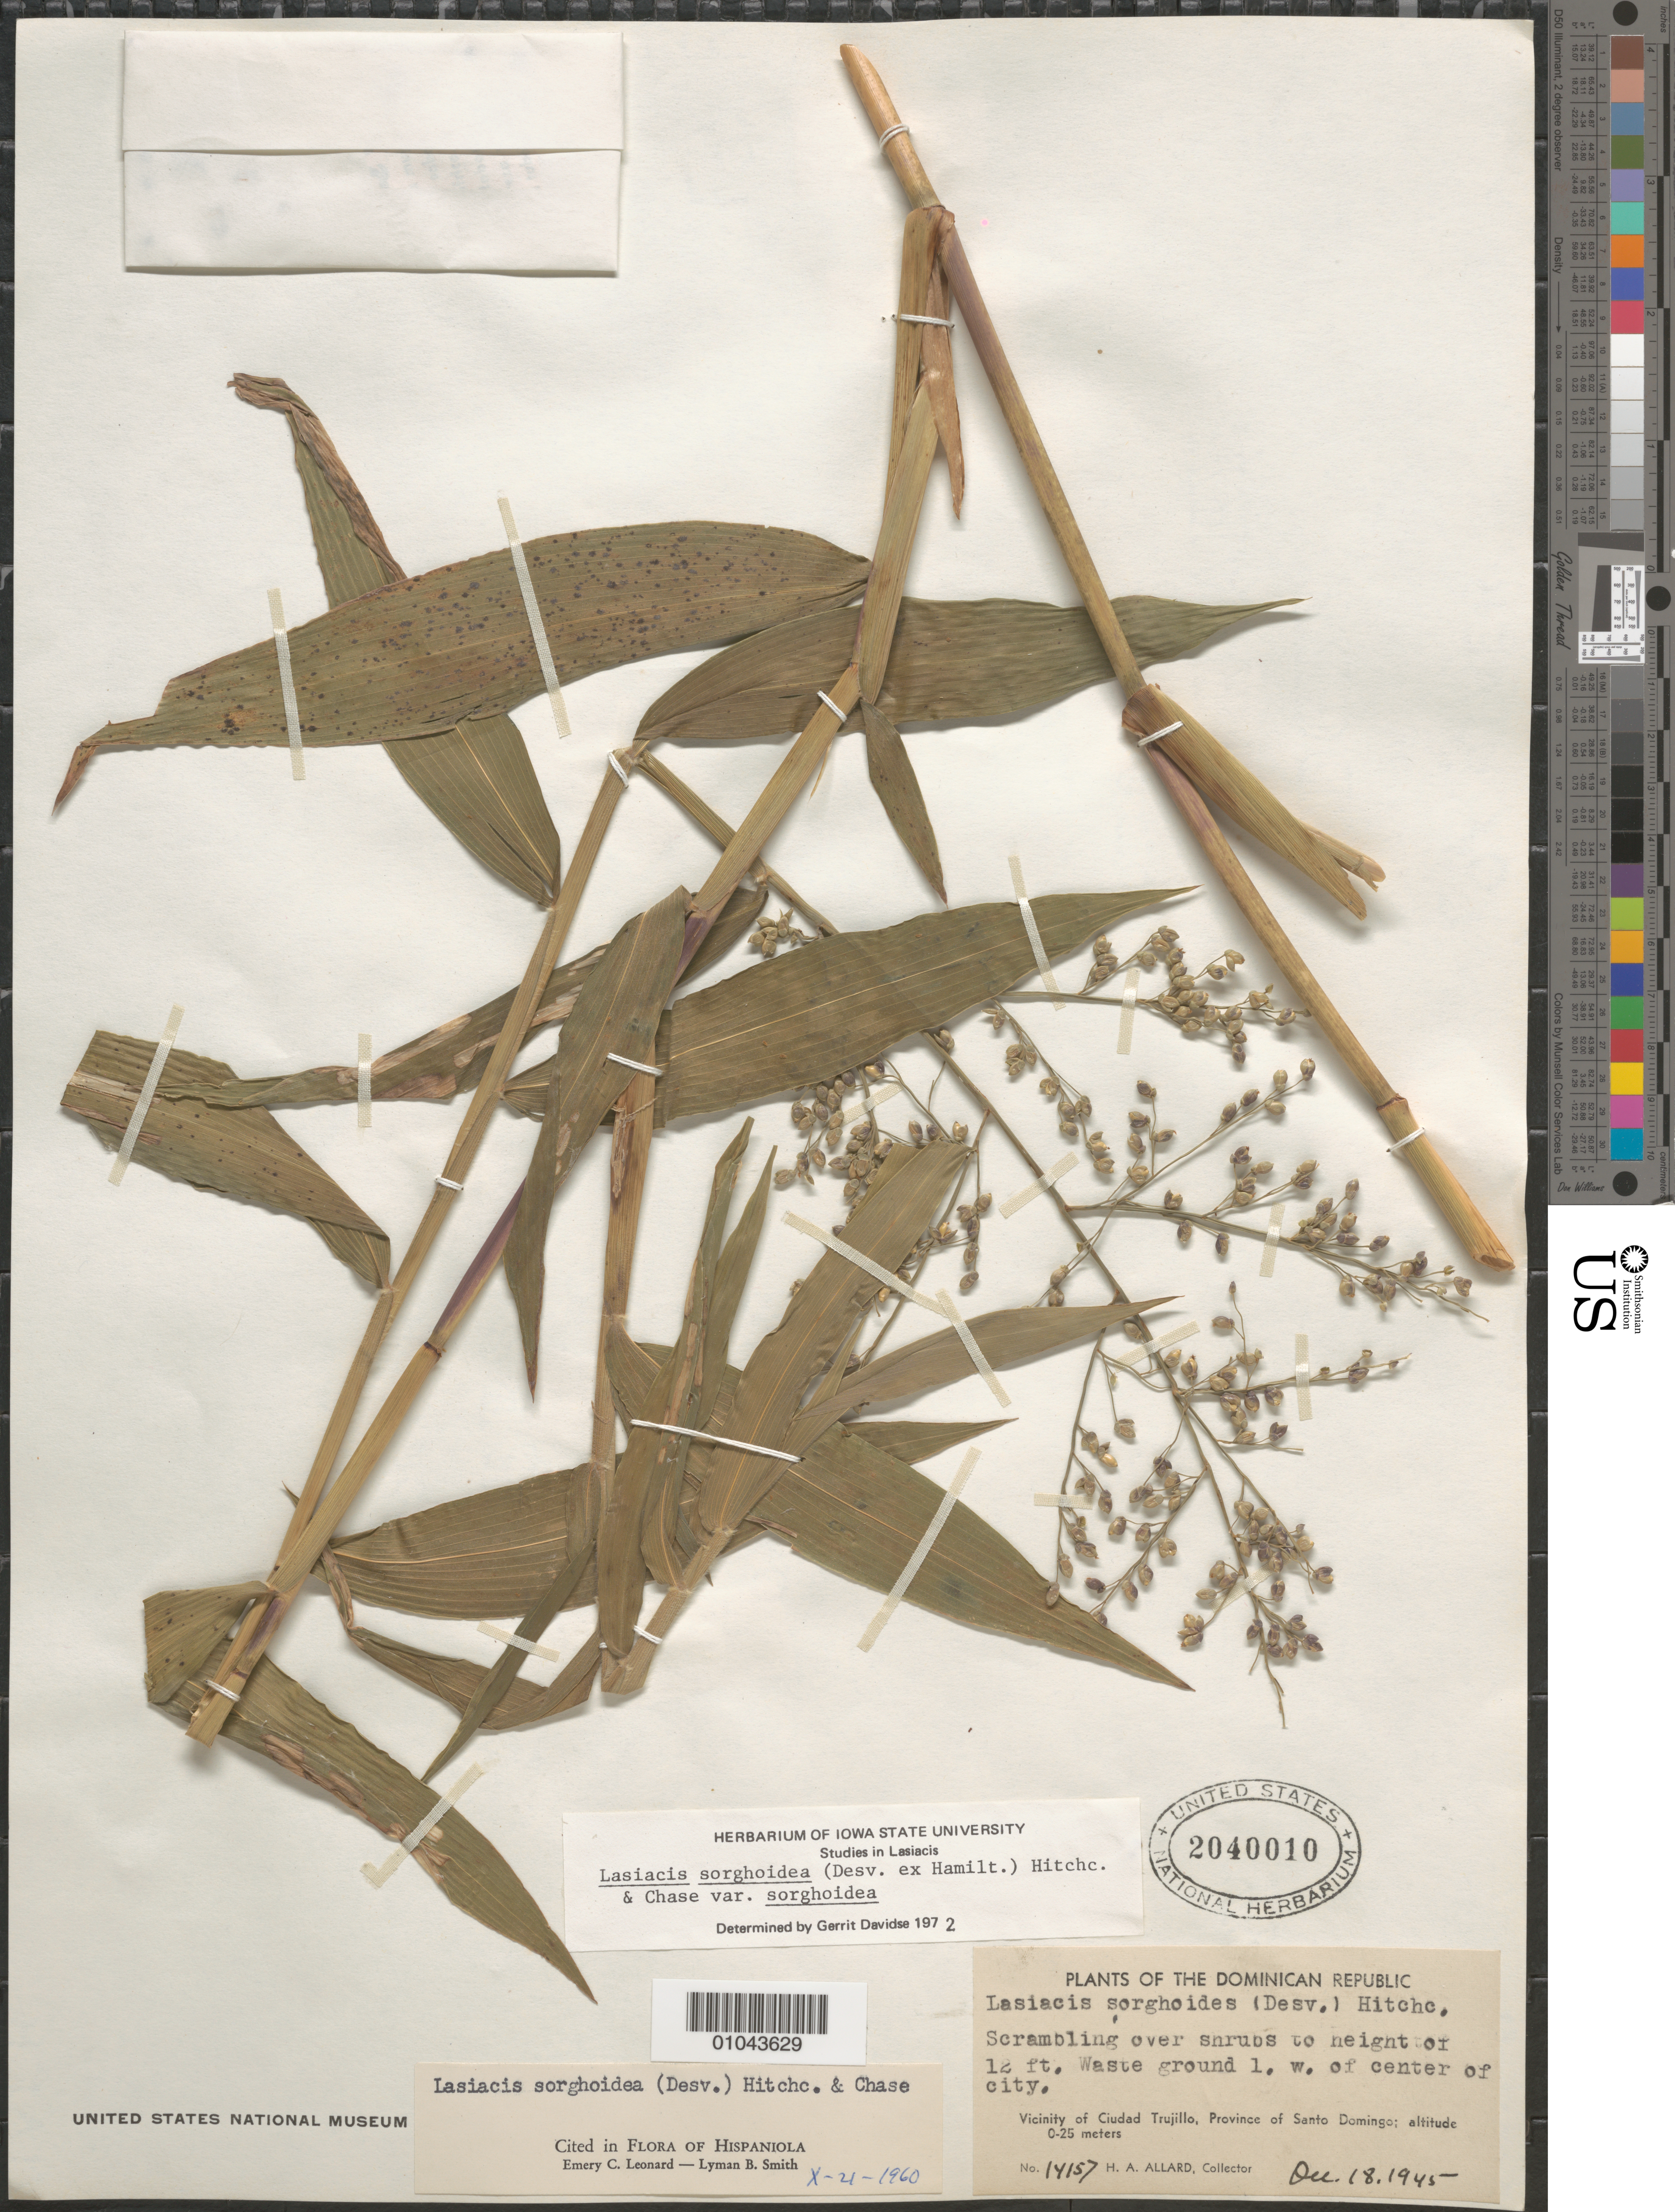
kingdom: Plantae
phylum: Tracheophyta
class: Liliopsida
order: Poales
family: Poaceae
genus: Lasiacis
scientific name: Lasiacis sorghoidea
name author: (Desv. ex Ham.) Hitchc. & Chase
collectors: H. A. Allard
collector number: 14157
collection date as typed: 18 Oct 1945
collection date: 1945-10-18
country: Dominican Republic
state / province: La Vega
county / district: Santo Domingo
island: Hispaniola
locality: Vicinity of Santo Domingo, Santo Domingo Province, west of center of city.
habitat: waste ground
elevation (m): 0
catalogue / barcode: US 2040010